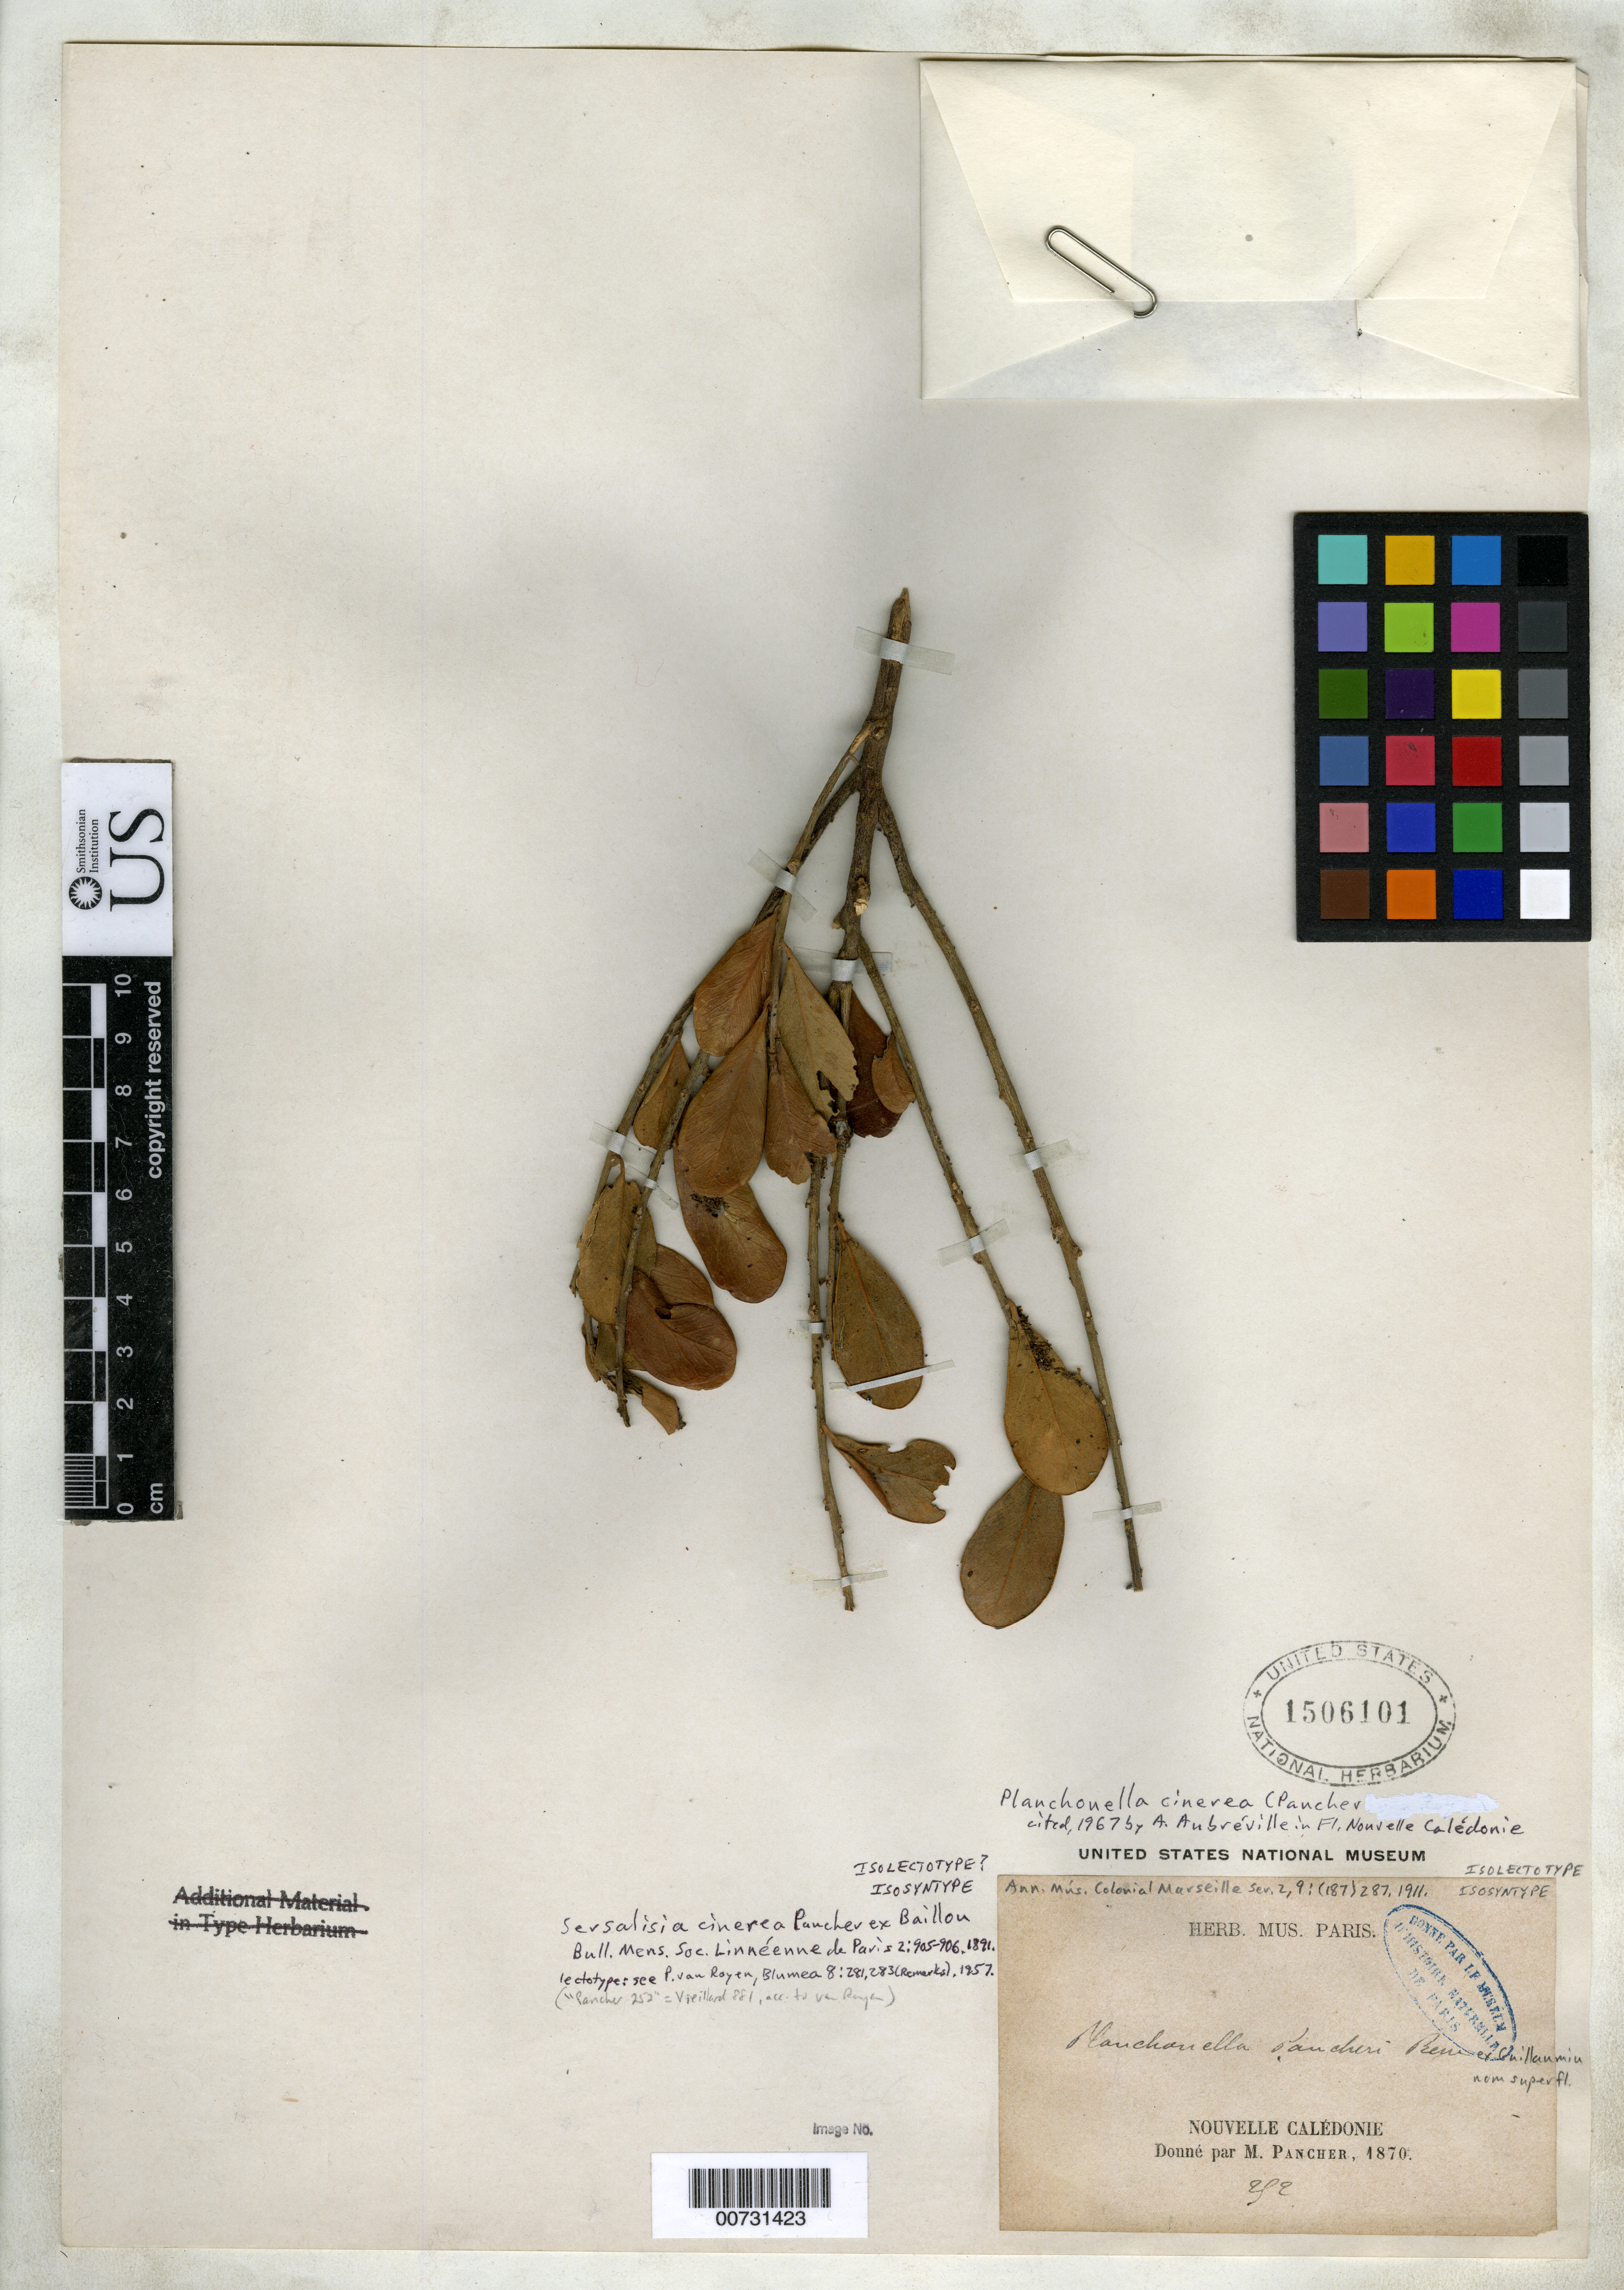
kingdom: Plantae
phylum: Tracheophyta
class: Magnoliopsida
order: Ericales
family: Sapotaceae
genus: Sersalisia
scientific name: Sersalisia cinerea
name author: Pancher ex Baill.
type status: Isolectotype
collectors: J. A. I. Pancher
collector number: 252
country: New Caledonia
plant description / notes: Cited 1967 by Aubréville, Fl. Nouv.-Caled.; "Donné par M. Pancher, 1870". Lectotype is Vieillard 881, erroneously cited in protologue as Pancher 252, acc. to van Royen.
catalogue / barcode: US 1506101